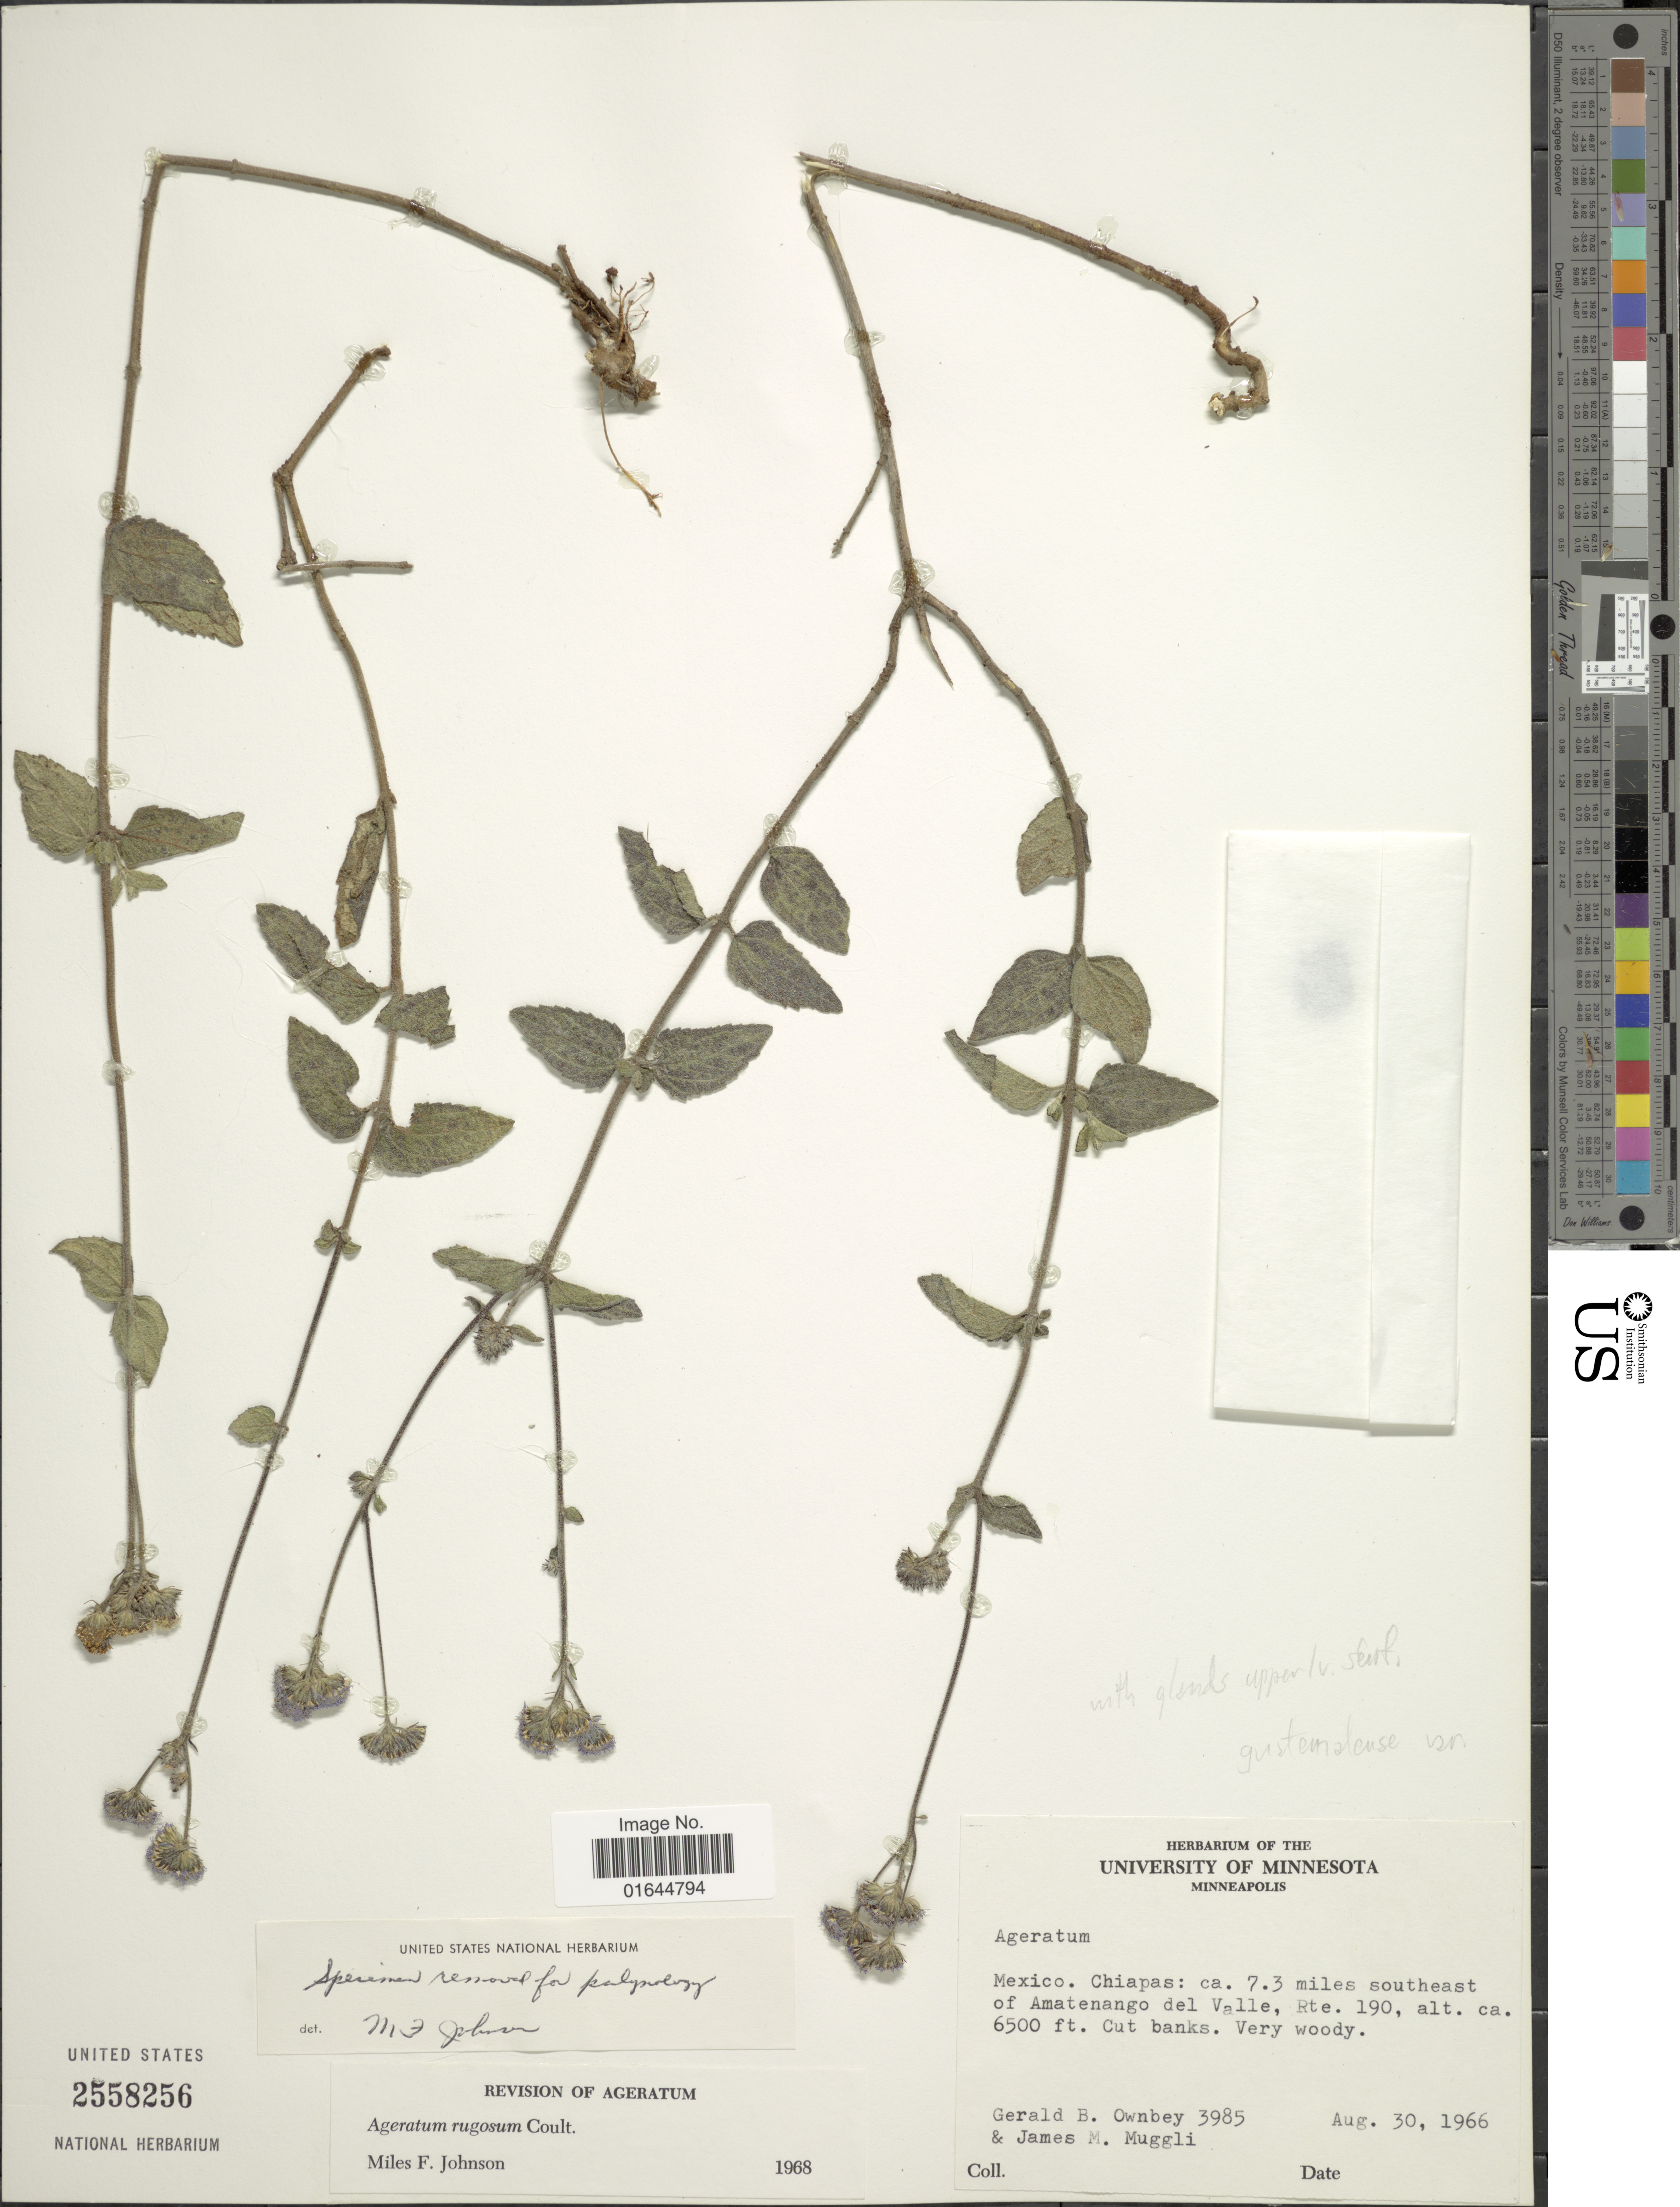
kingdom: Plantae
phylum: Tracheophyta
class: Magnoliopsida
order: Asterales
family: Asteraceae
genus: Ageratum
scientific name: Ageratum guatamalense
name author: M.F. Johnson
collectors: G. B. Ownbey & J. Muggli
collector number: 3985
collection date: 1966-08-30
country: Mexico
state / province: Chiapas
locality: Mexico, Chiaps: ca. 7.3 miles southwest of Amatenango del Valle, Rte. 1900.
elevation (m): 1981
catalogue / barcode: US 2558256